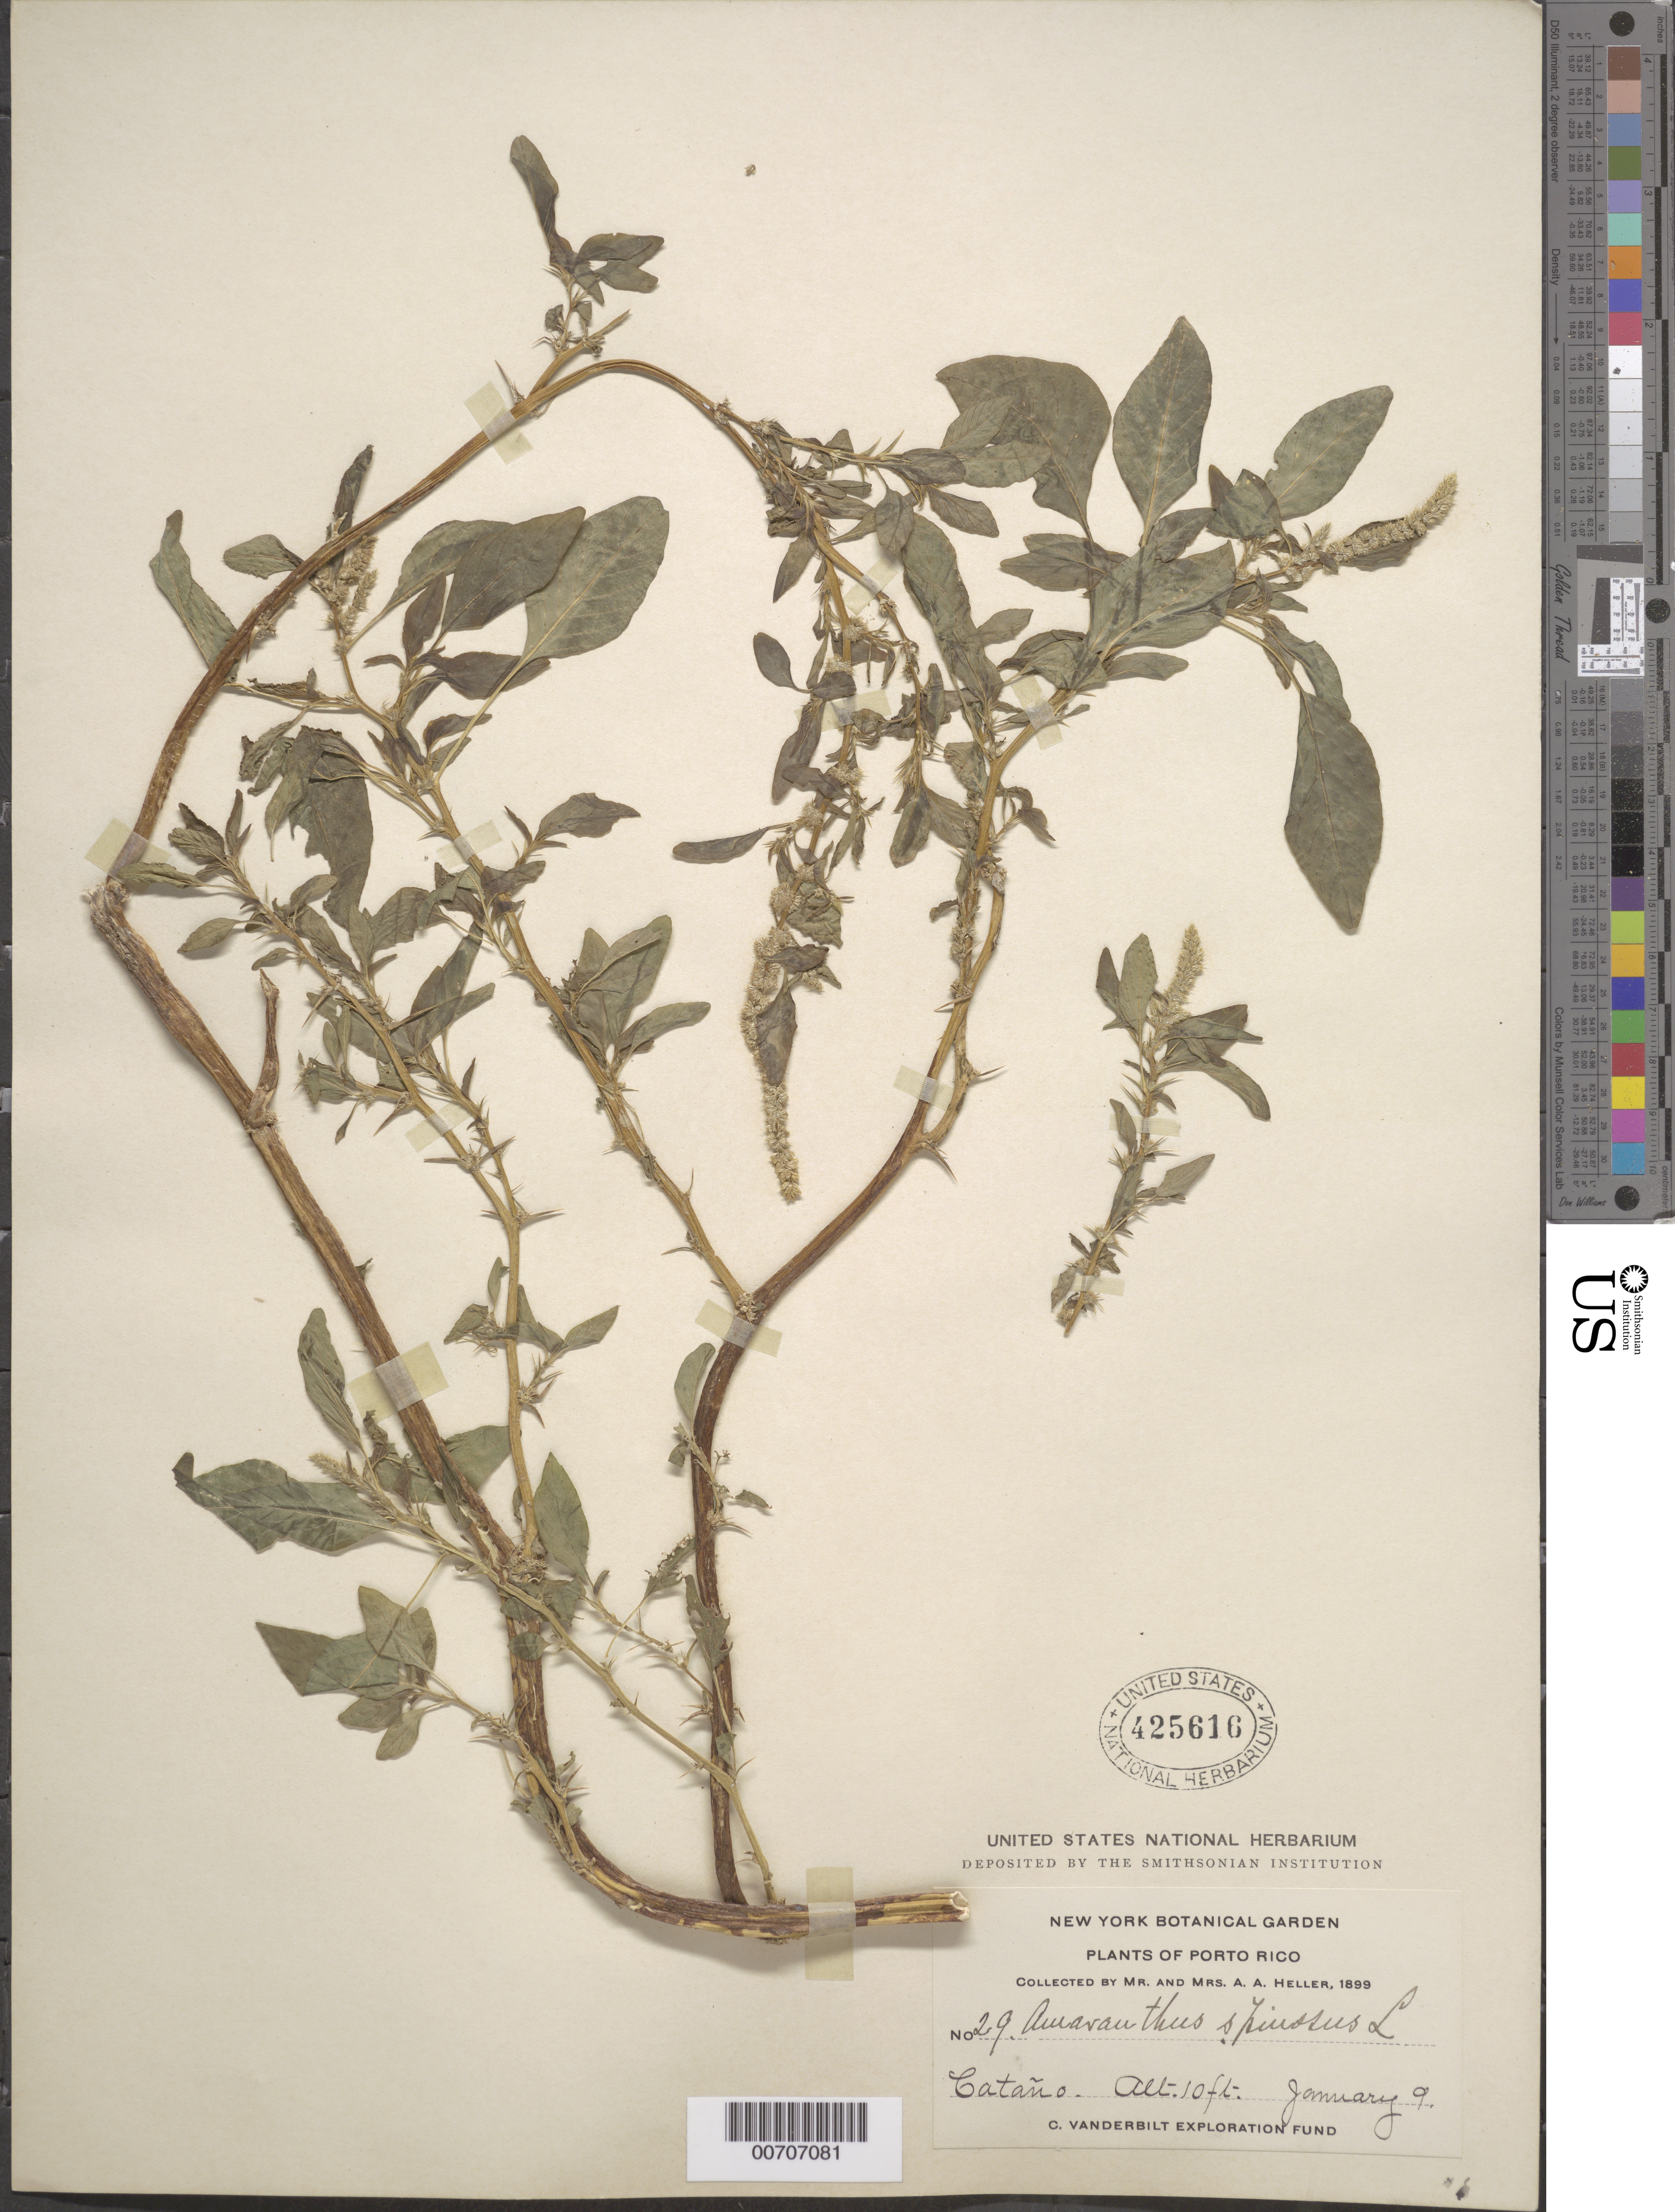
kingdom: Plantae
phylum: Tracheophyta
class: Magnoliopsida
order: Caryophyllales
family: Amaranthaceae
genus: Amaranthus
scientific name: Amaranthus spinosus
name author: L.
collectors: A. A. Heller & -- Heller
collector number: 29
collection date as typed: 09 Jan 1899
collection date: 1899-01-09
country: Puerto Rico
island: Greater Antilles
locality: Cataño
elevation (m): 3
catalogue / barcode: US 425616